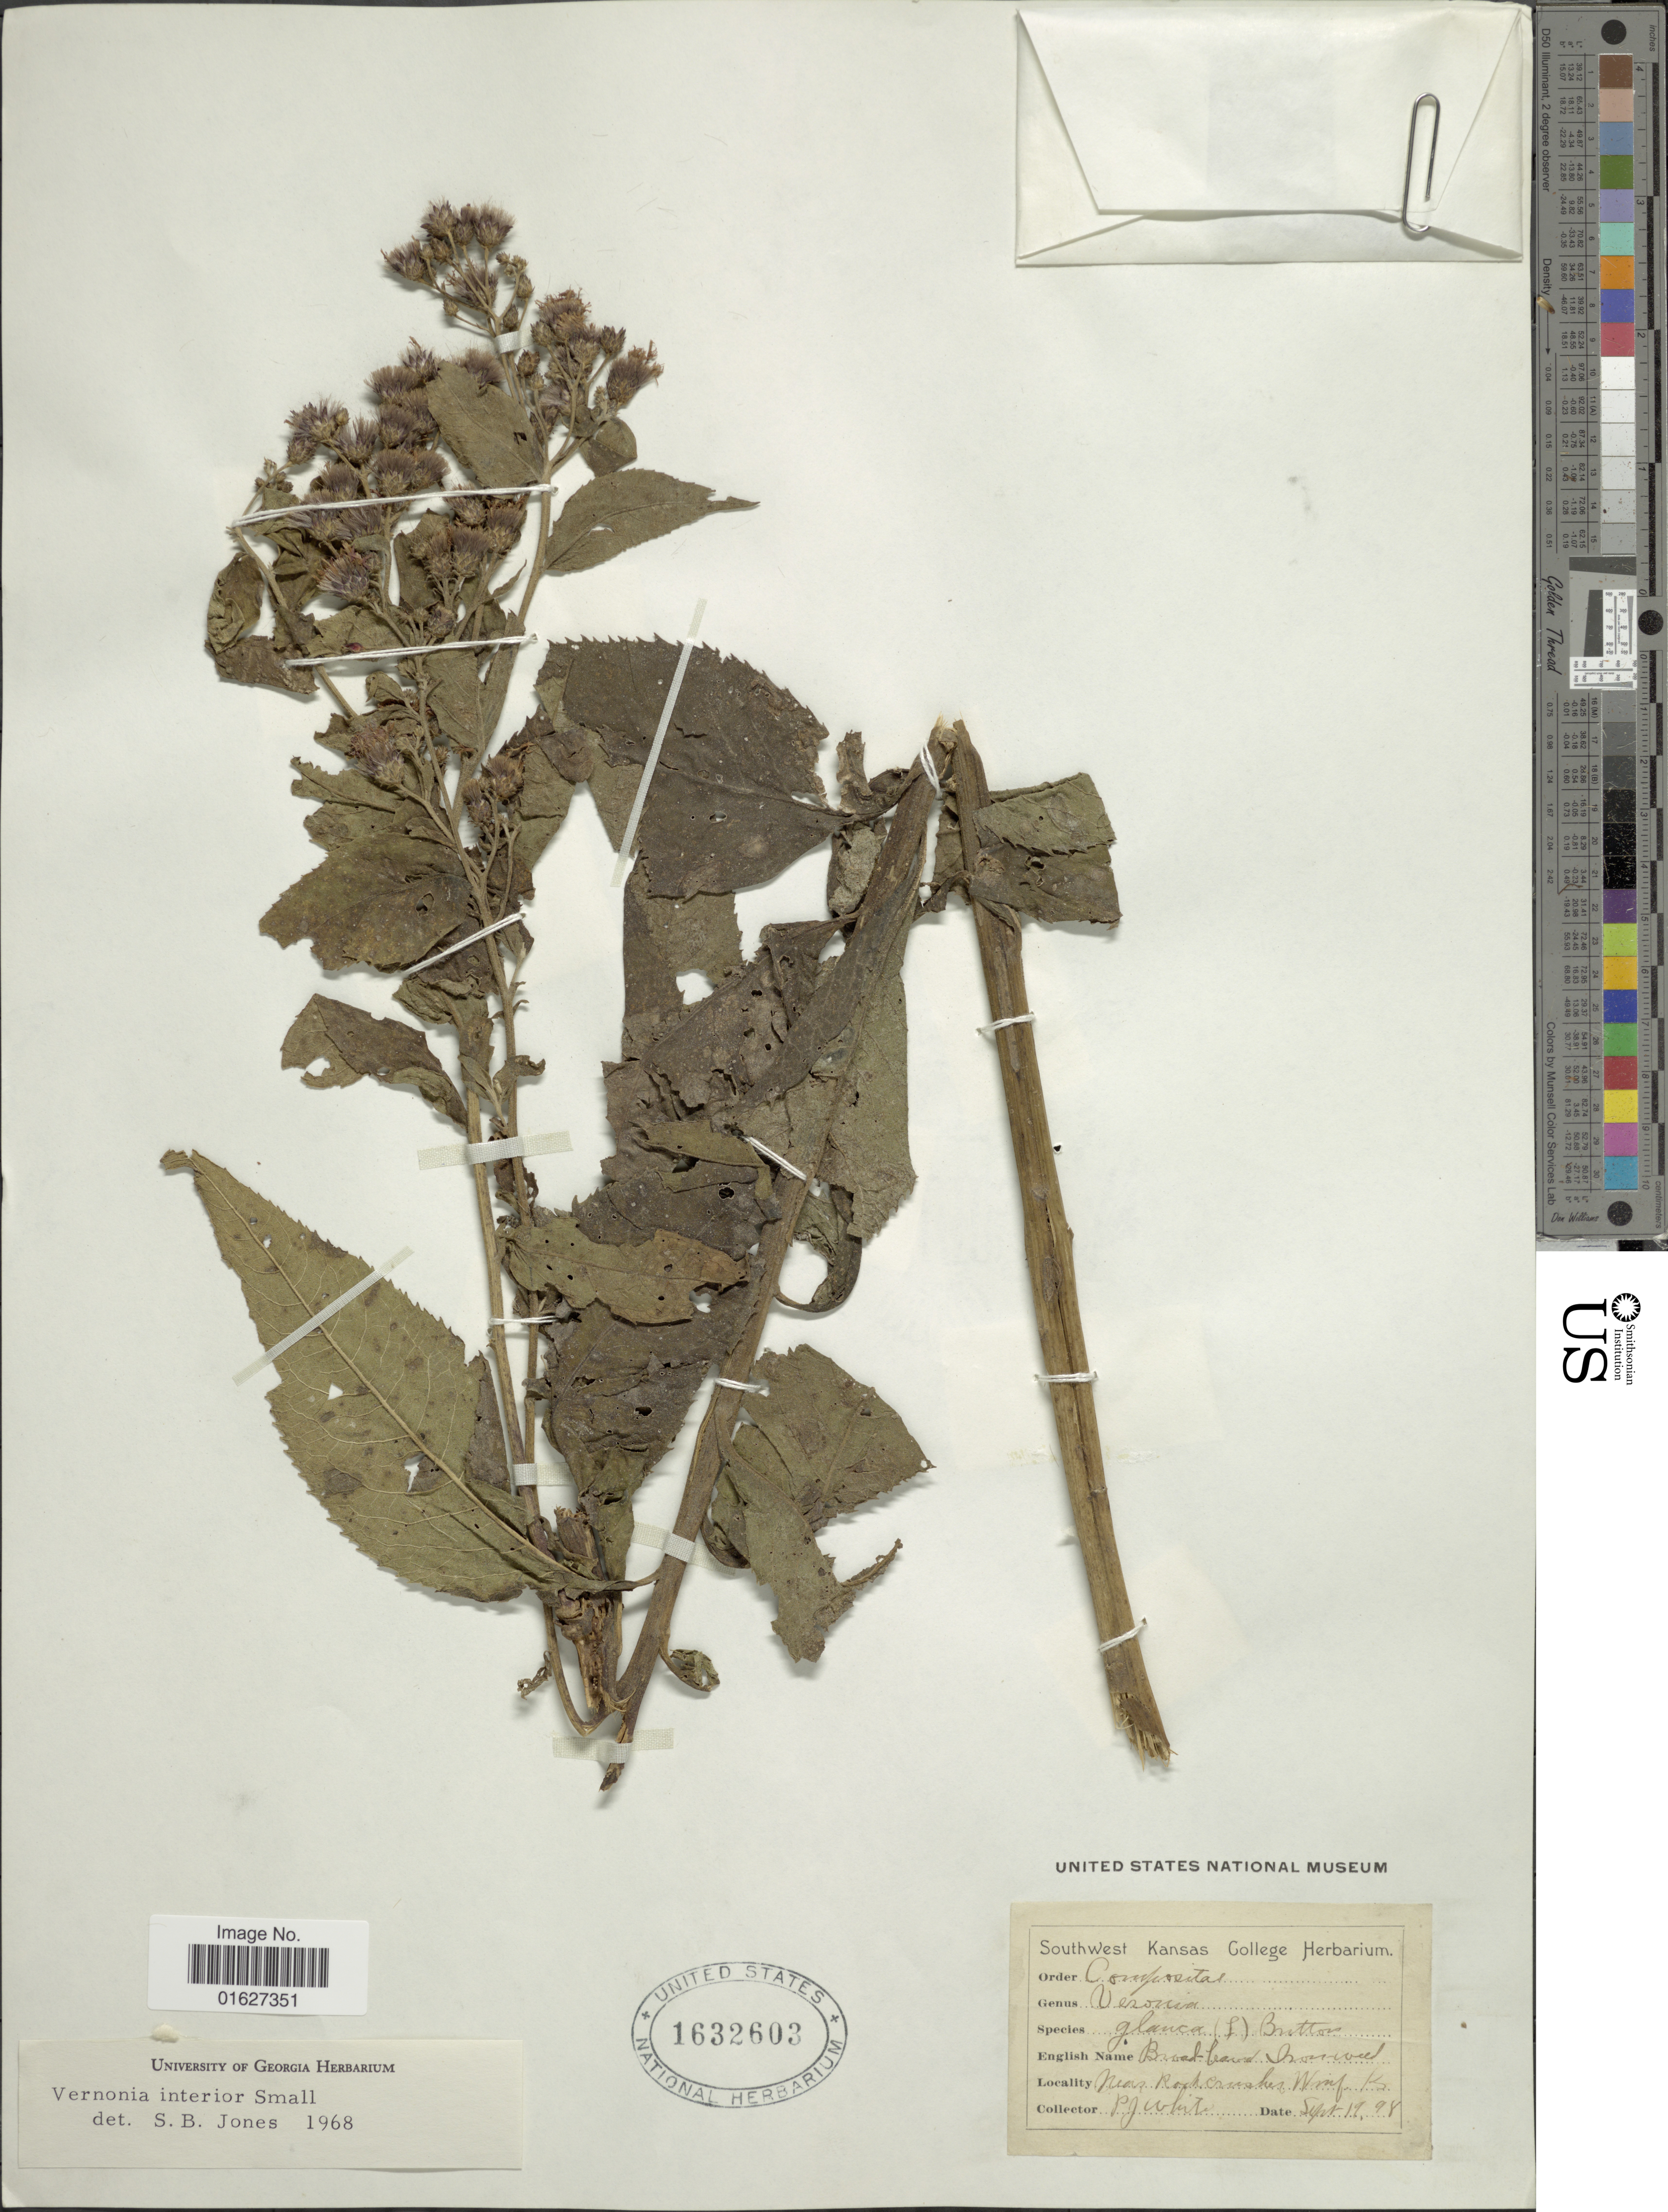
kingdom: Plantae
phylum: Tracheophyta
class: Magnoliopsida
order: Asterales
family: Asteraceae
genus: Vernonia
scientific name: Vernonia baldwinii subsp. interior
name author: (Small) Faust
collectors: P. J. White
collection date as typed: Transcribed d/m/y: 19/9/98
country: United States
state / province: Kansas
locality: Kansas. near Rockcrushes Wmf. Ks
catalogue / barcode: US 1632603